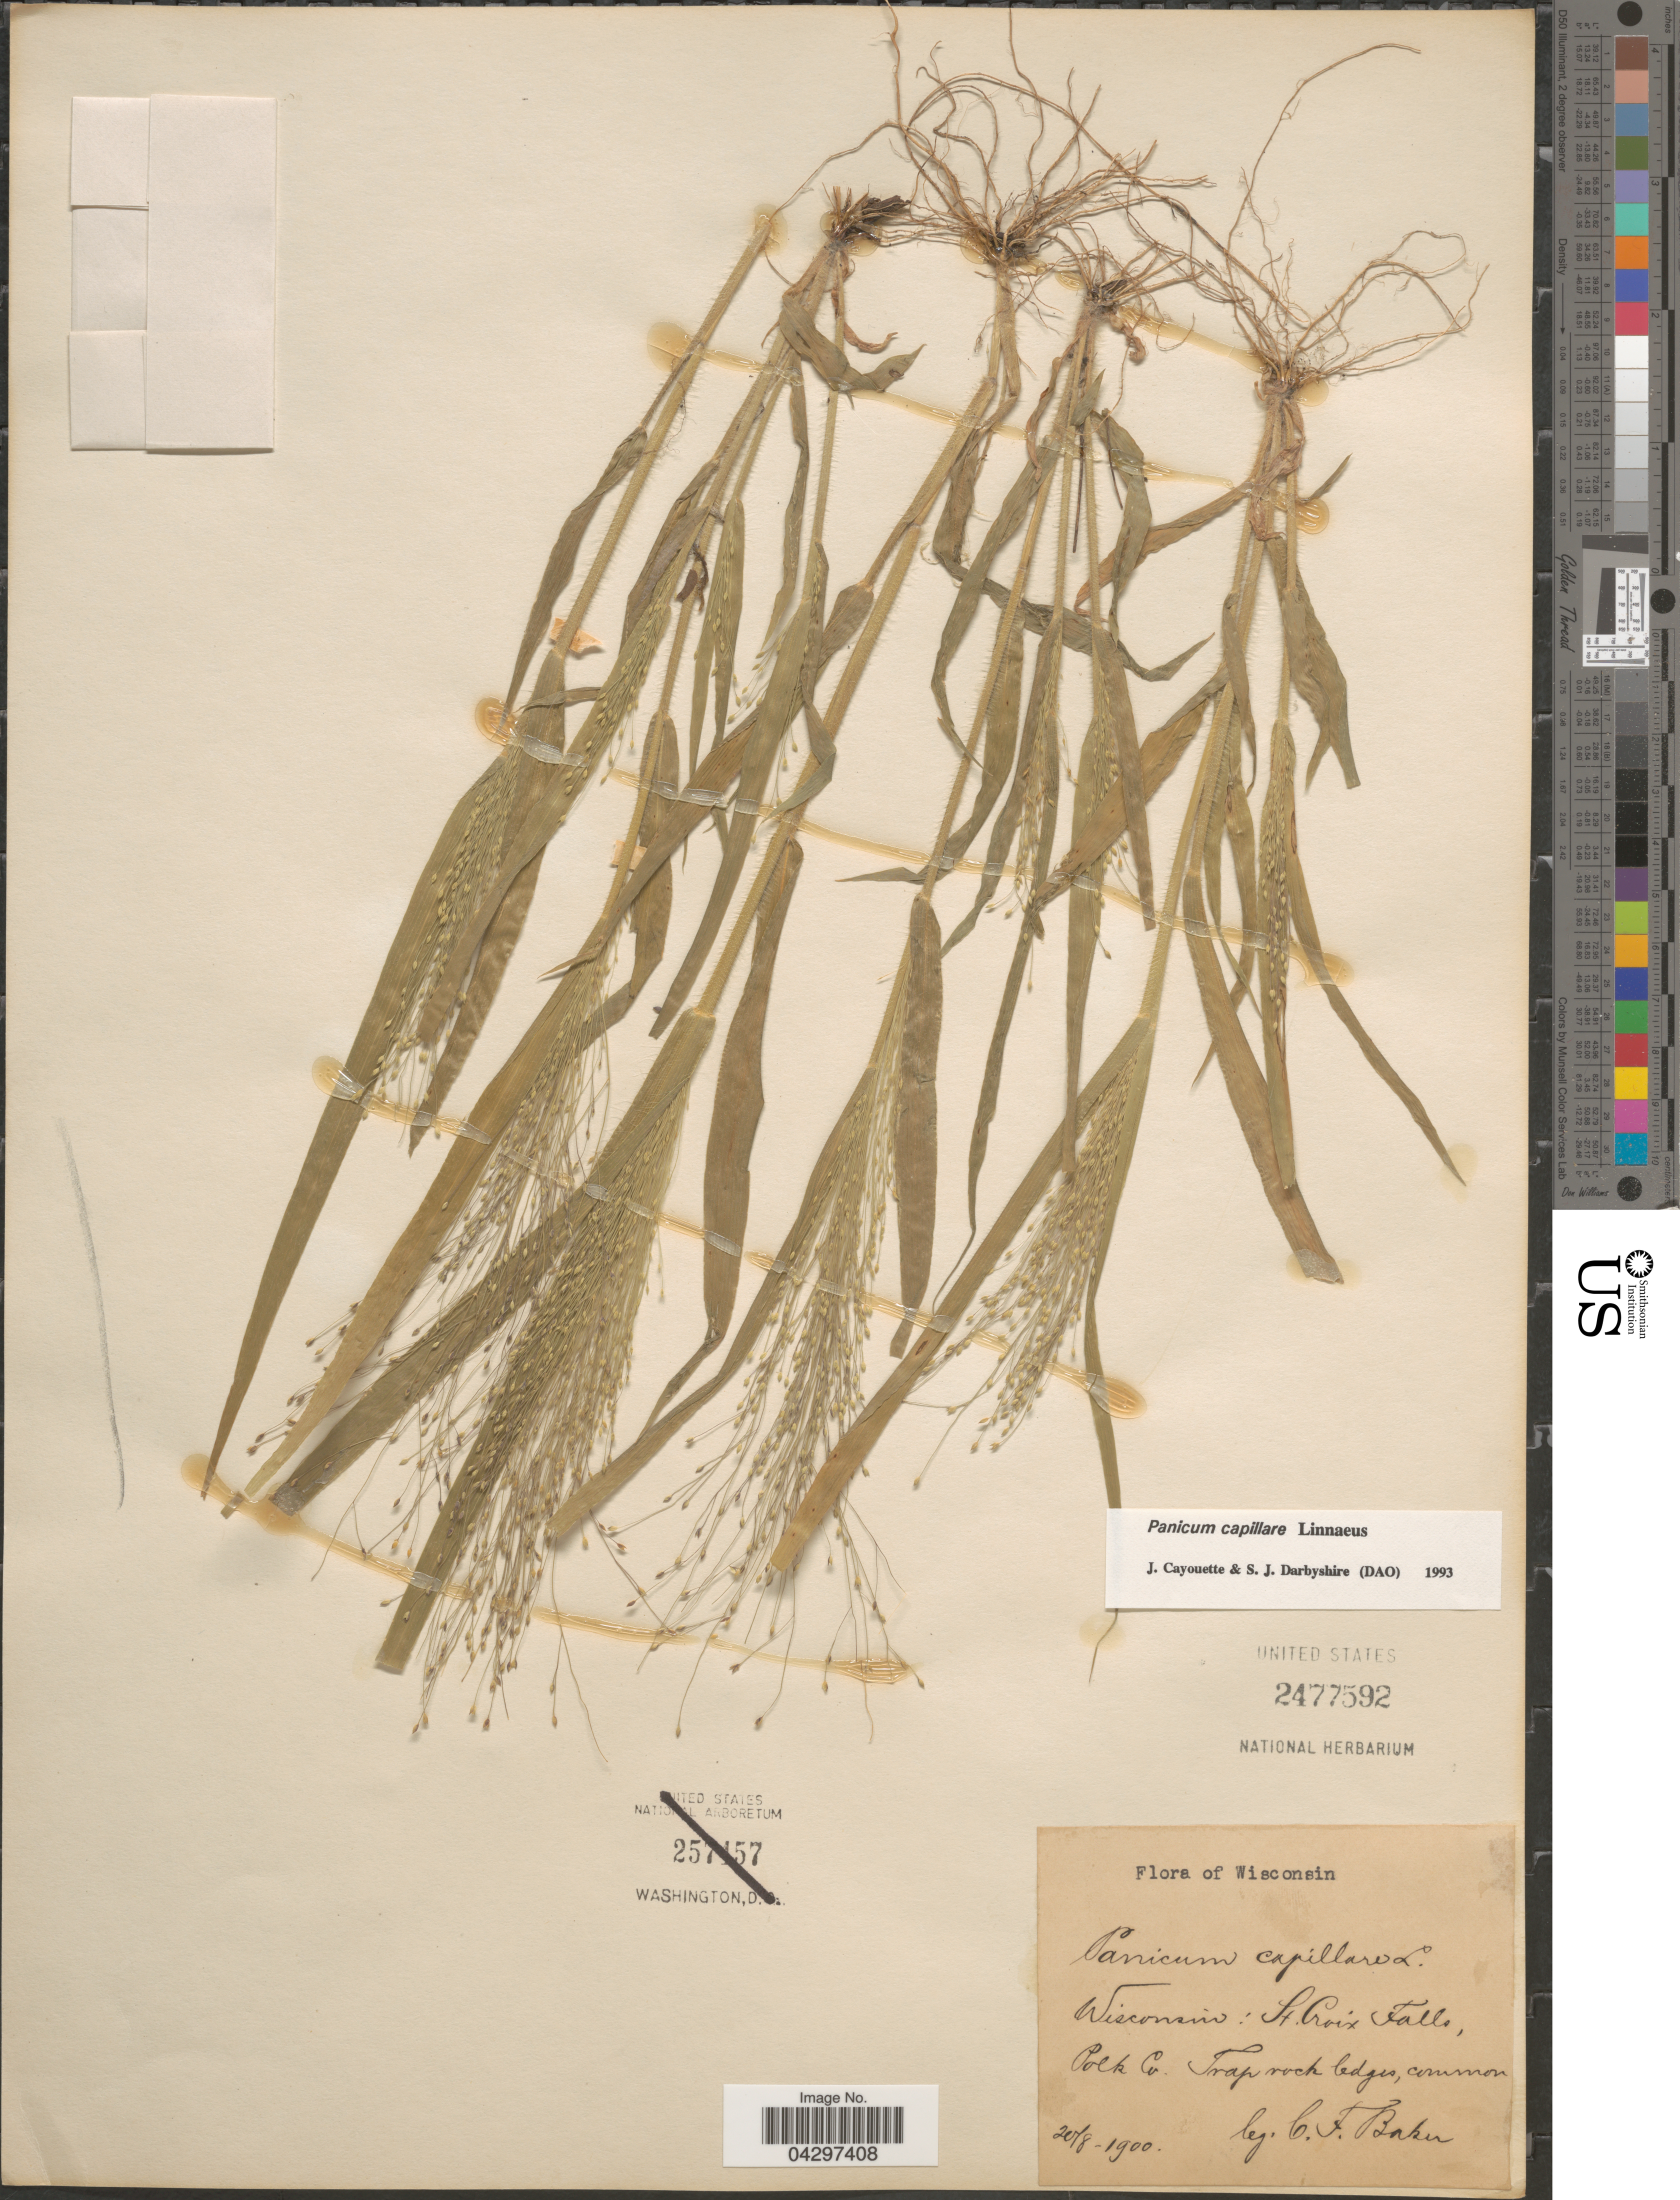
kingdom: Plantae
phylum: Tracheophyta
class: Liliopsida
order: Poales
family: Poaceae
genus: Panicum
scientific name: Panicum capillare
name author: L.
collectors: C. F. Baker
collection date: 1900-08-20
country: United States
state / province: Wisconsin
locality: St. Croix Falls, Polk Co.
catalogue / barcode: US 2477592